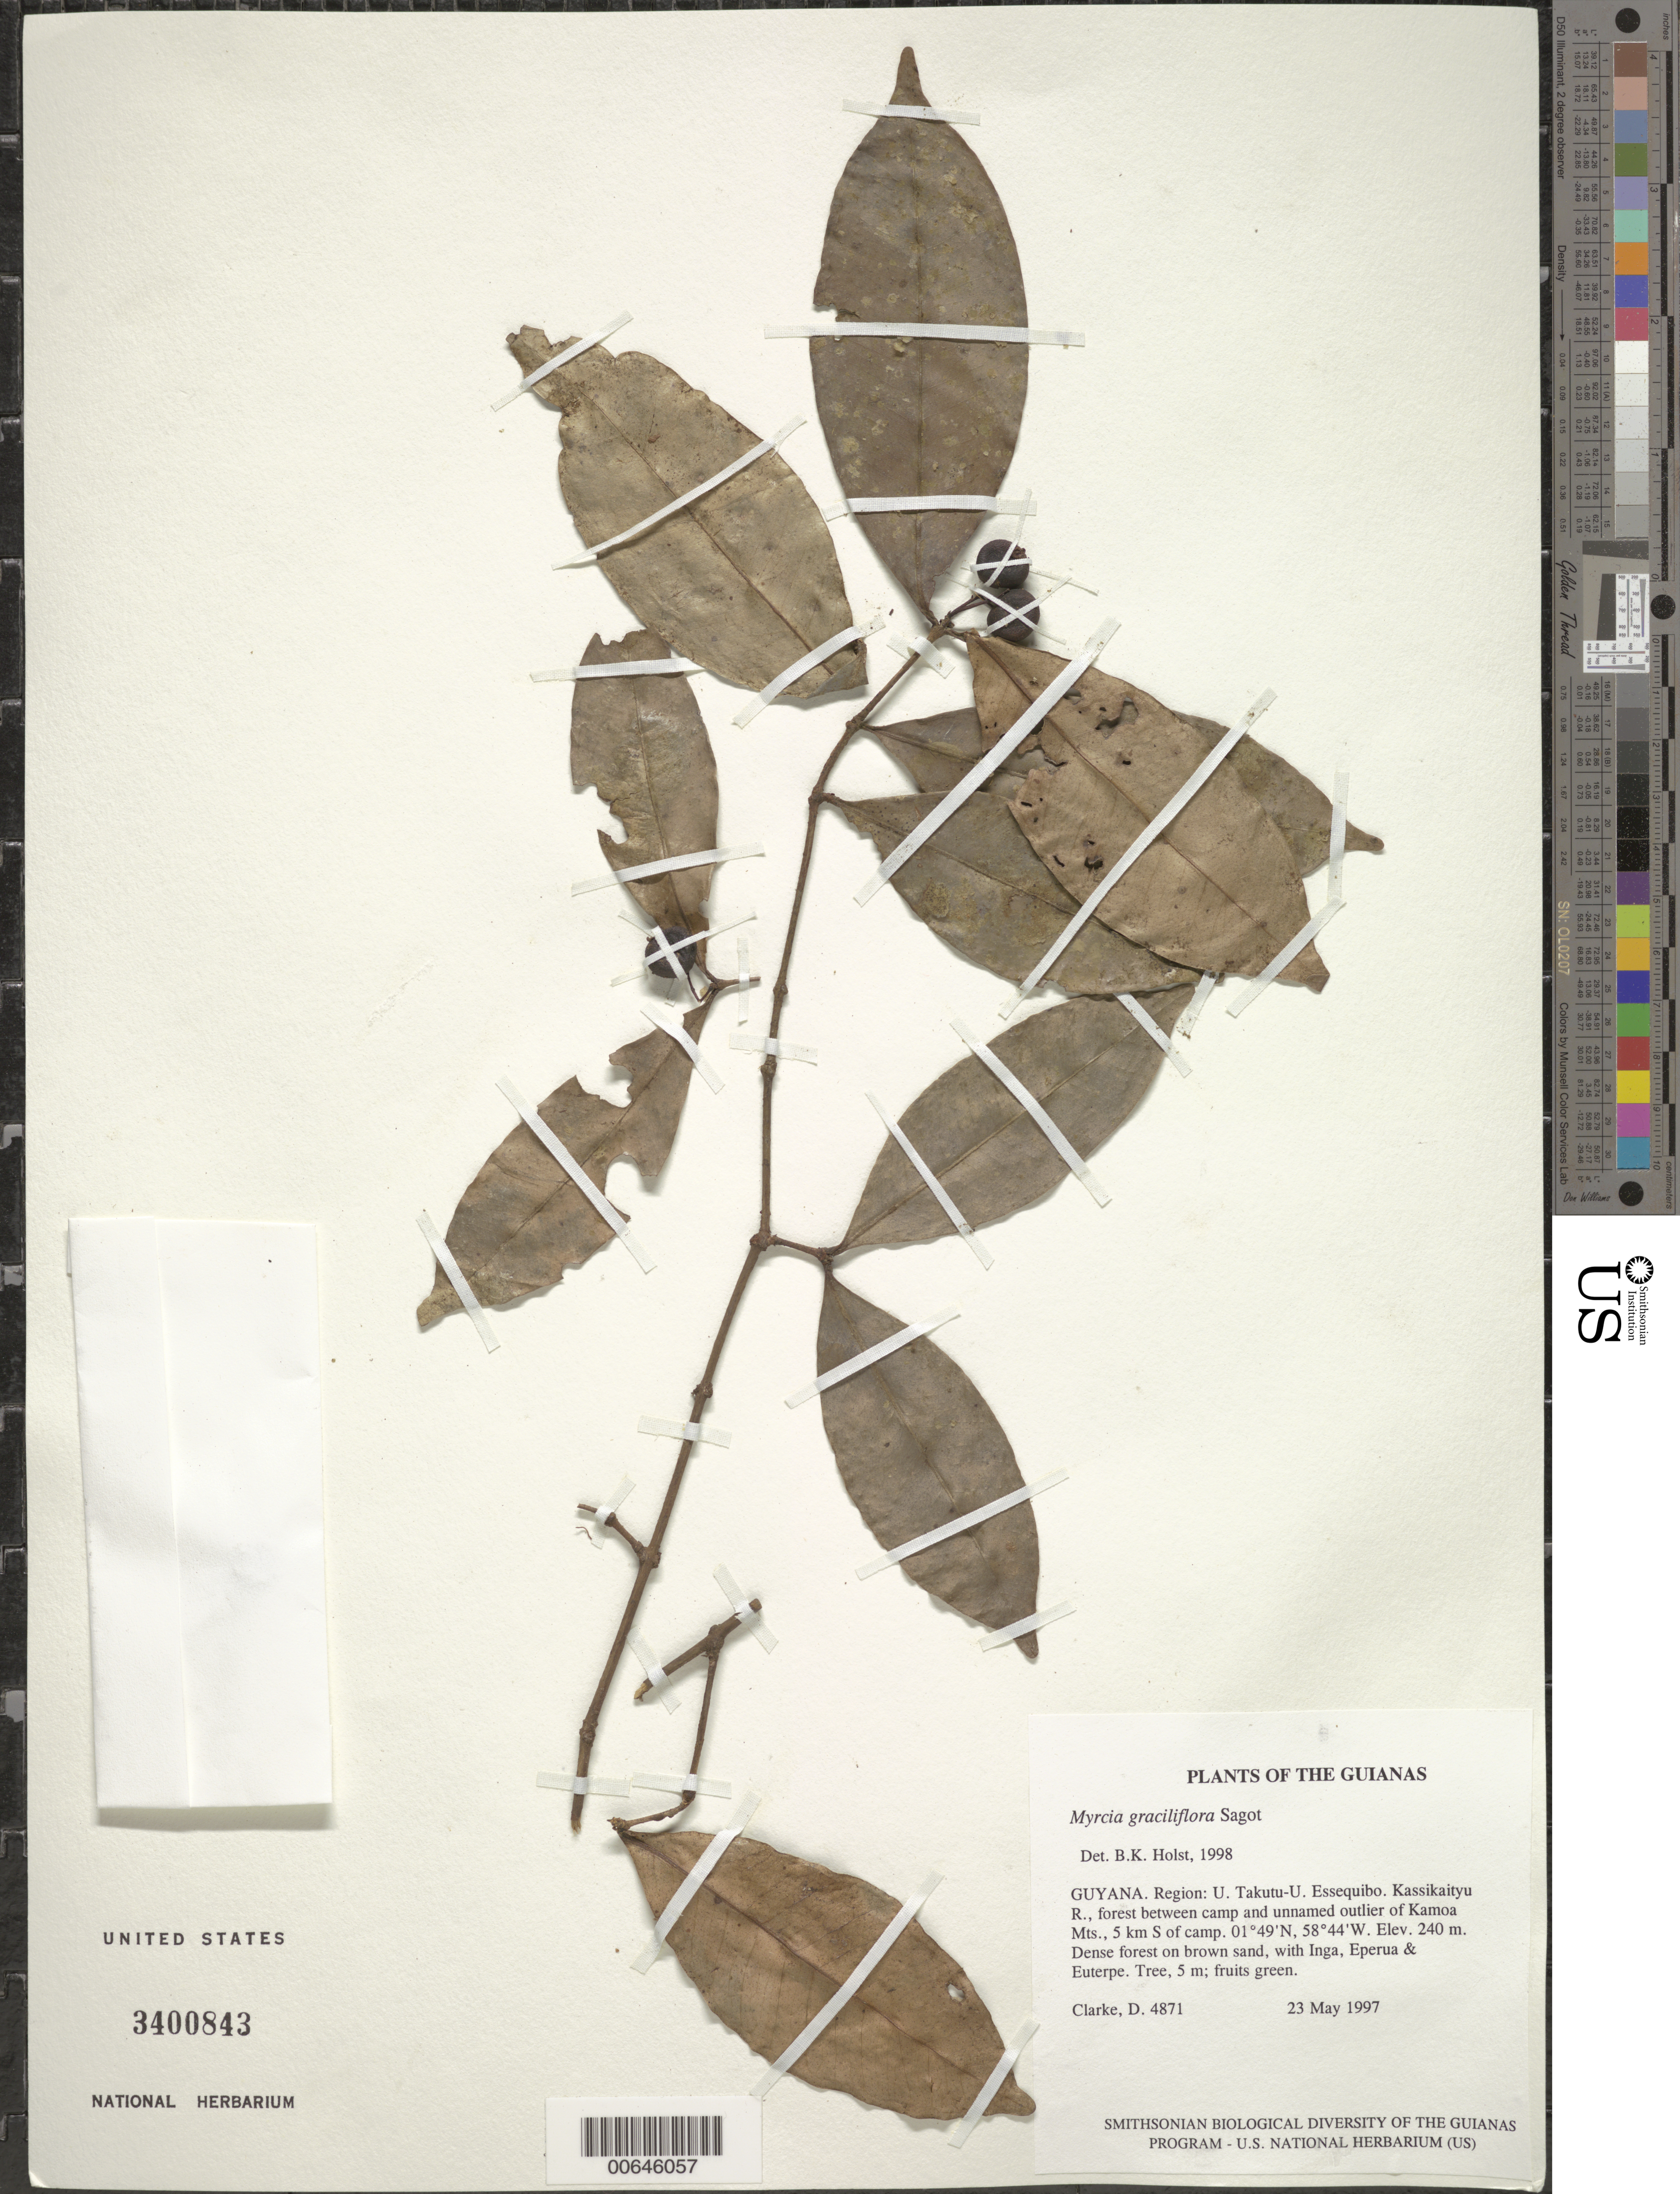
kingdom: Plantae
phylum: Tracheophyta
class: Magnoliopsida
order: Myrtales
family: Myrtaceae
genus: Myrcia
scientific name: Myrcia graciliflora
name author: Sagot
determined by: Holst, Bruce K.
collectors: H. D. Clarke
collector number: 4871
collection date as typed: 23 May 1997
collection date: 1997-05-23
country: Guyana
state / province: U. Takutu-U. Essequibo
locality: Kassikaityu R., forest between camp and unnamed outlier of Kamoa Mts., 5 km S of camp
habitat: Dense forest on brown sand, with Inga, Eperua & Euterpe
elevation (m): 240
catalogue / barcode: US 3400843